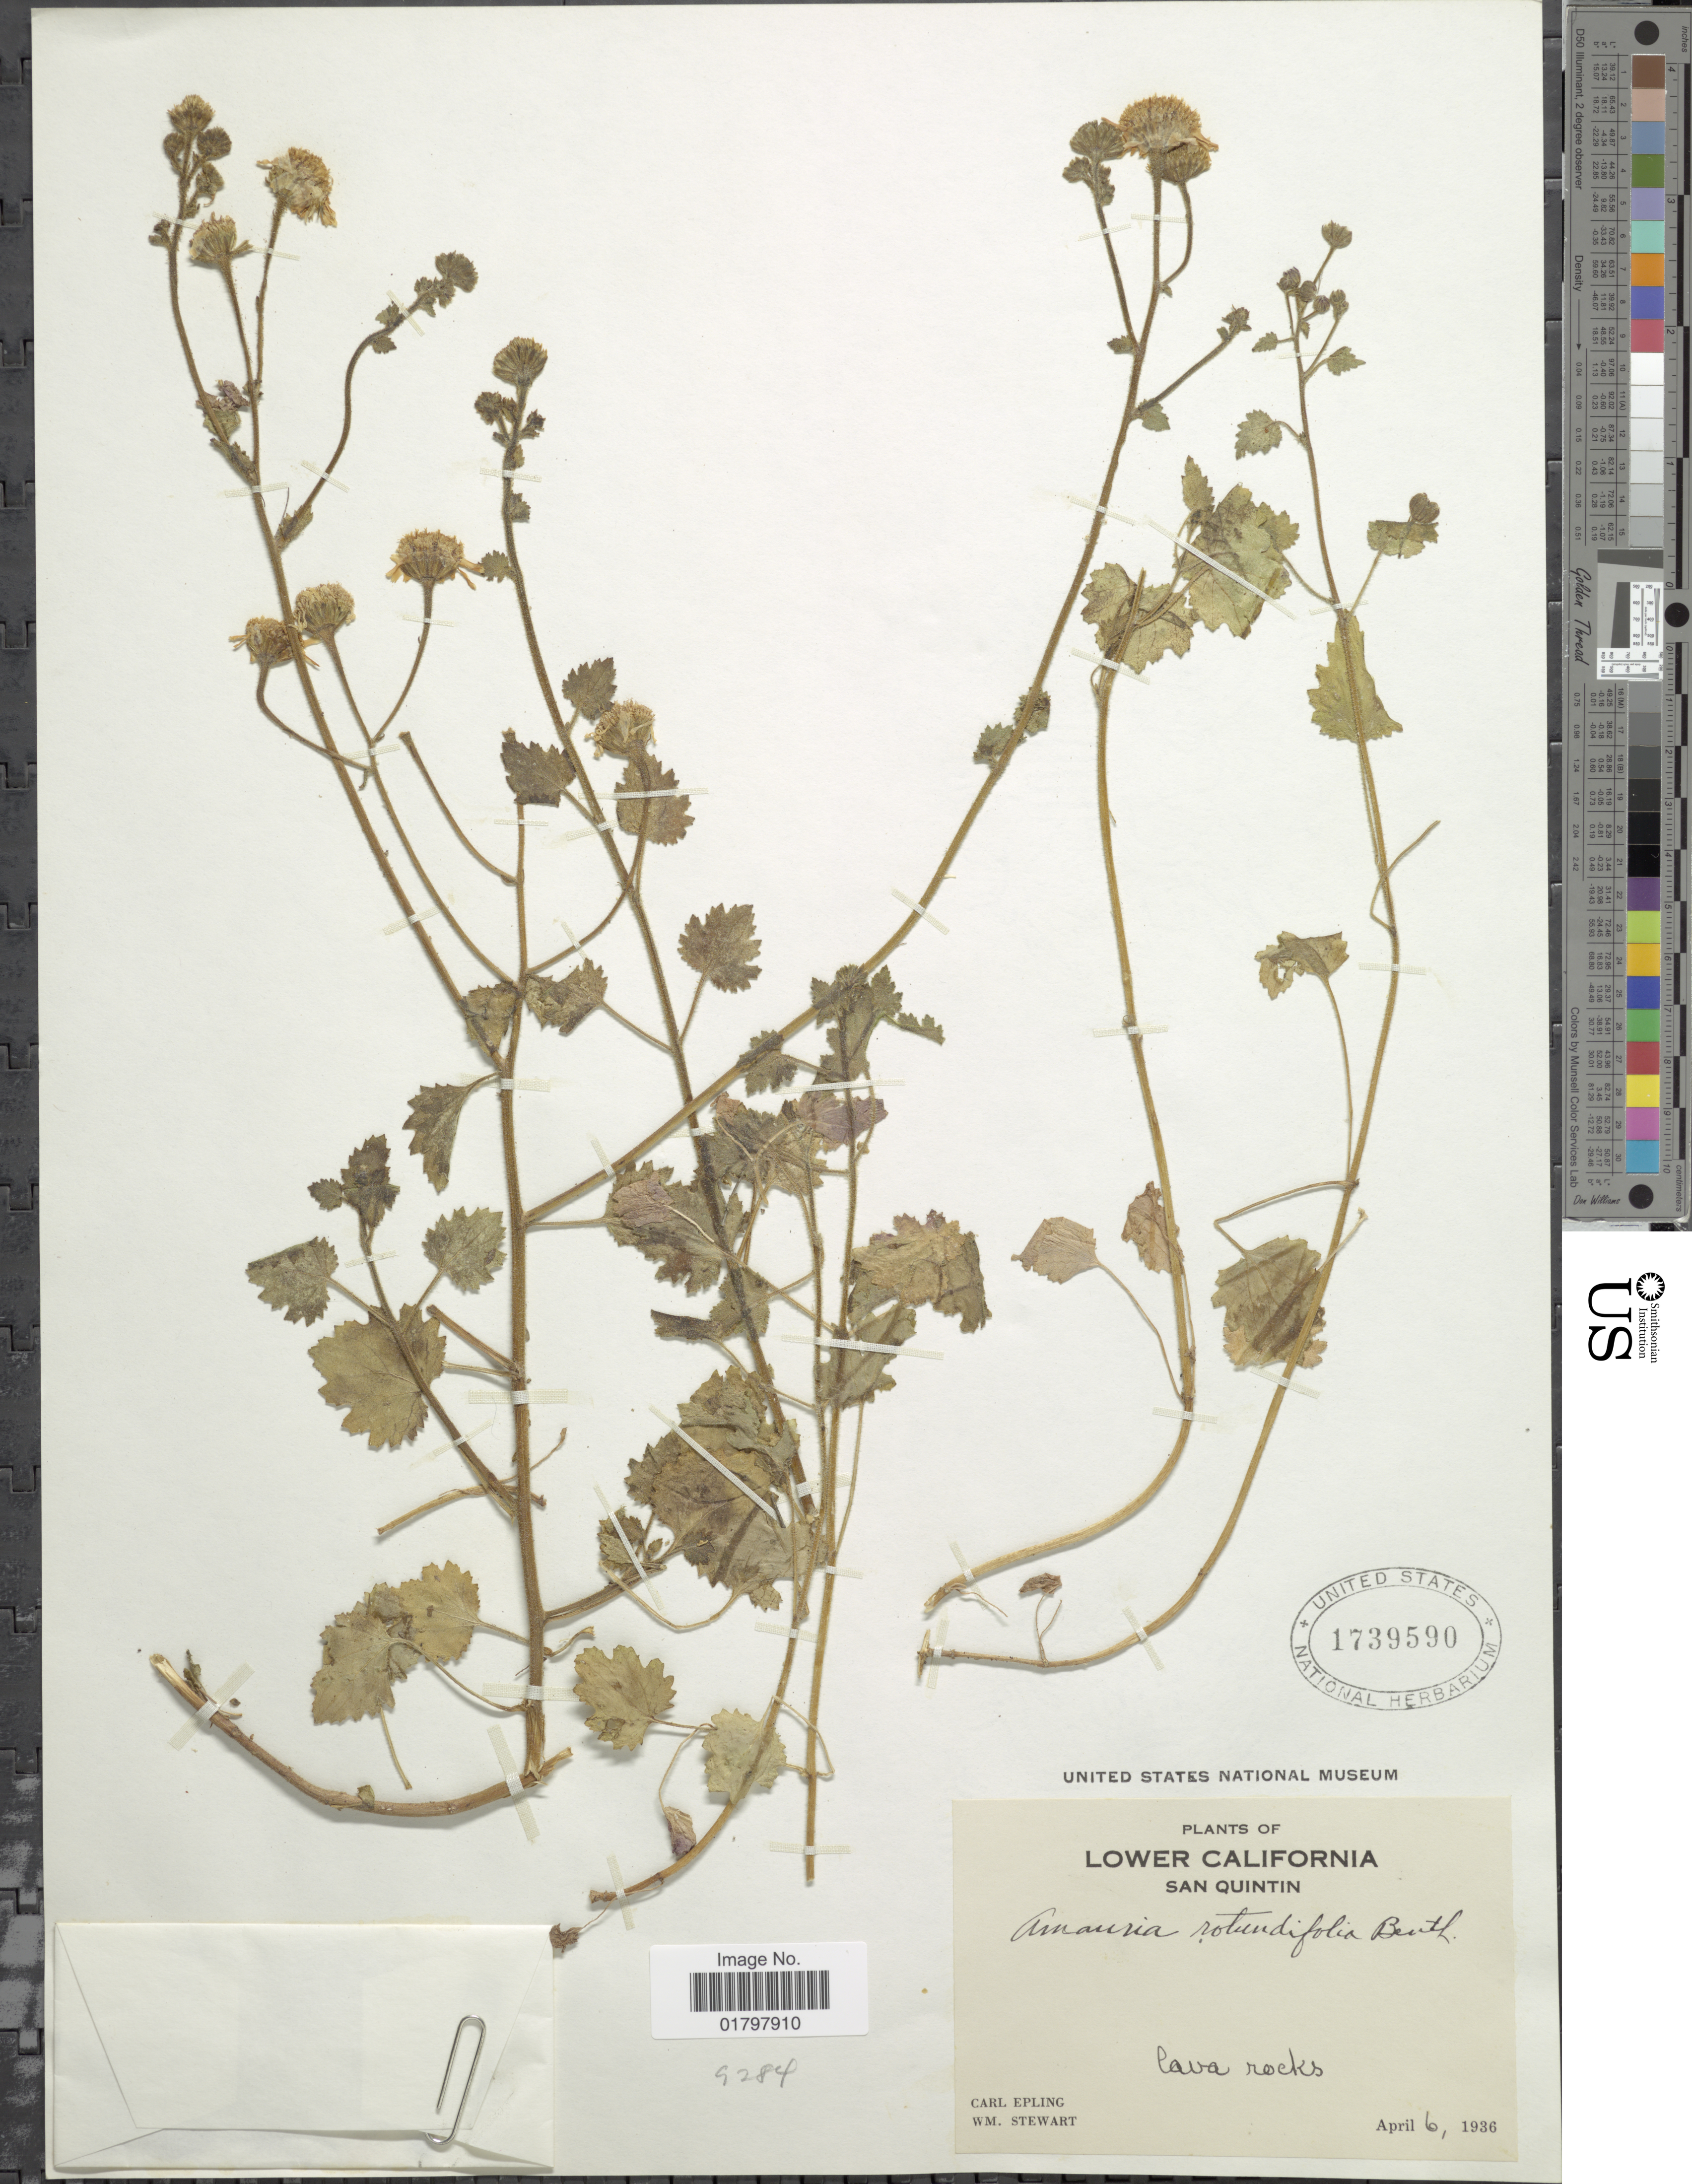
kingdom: Plantae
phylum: Tracheophyta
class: Magnoliopsida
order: Asterales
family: Asteraceae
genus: Amauria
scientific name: Amauria rotundifolia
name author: Benth.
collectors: C. C. Epling & W. Stewart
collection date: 1936-04-06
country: Mexico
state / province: Baja California Sur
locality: Lower California. San Quintin. Cava rocks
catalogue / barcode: US 1739590